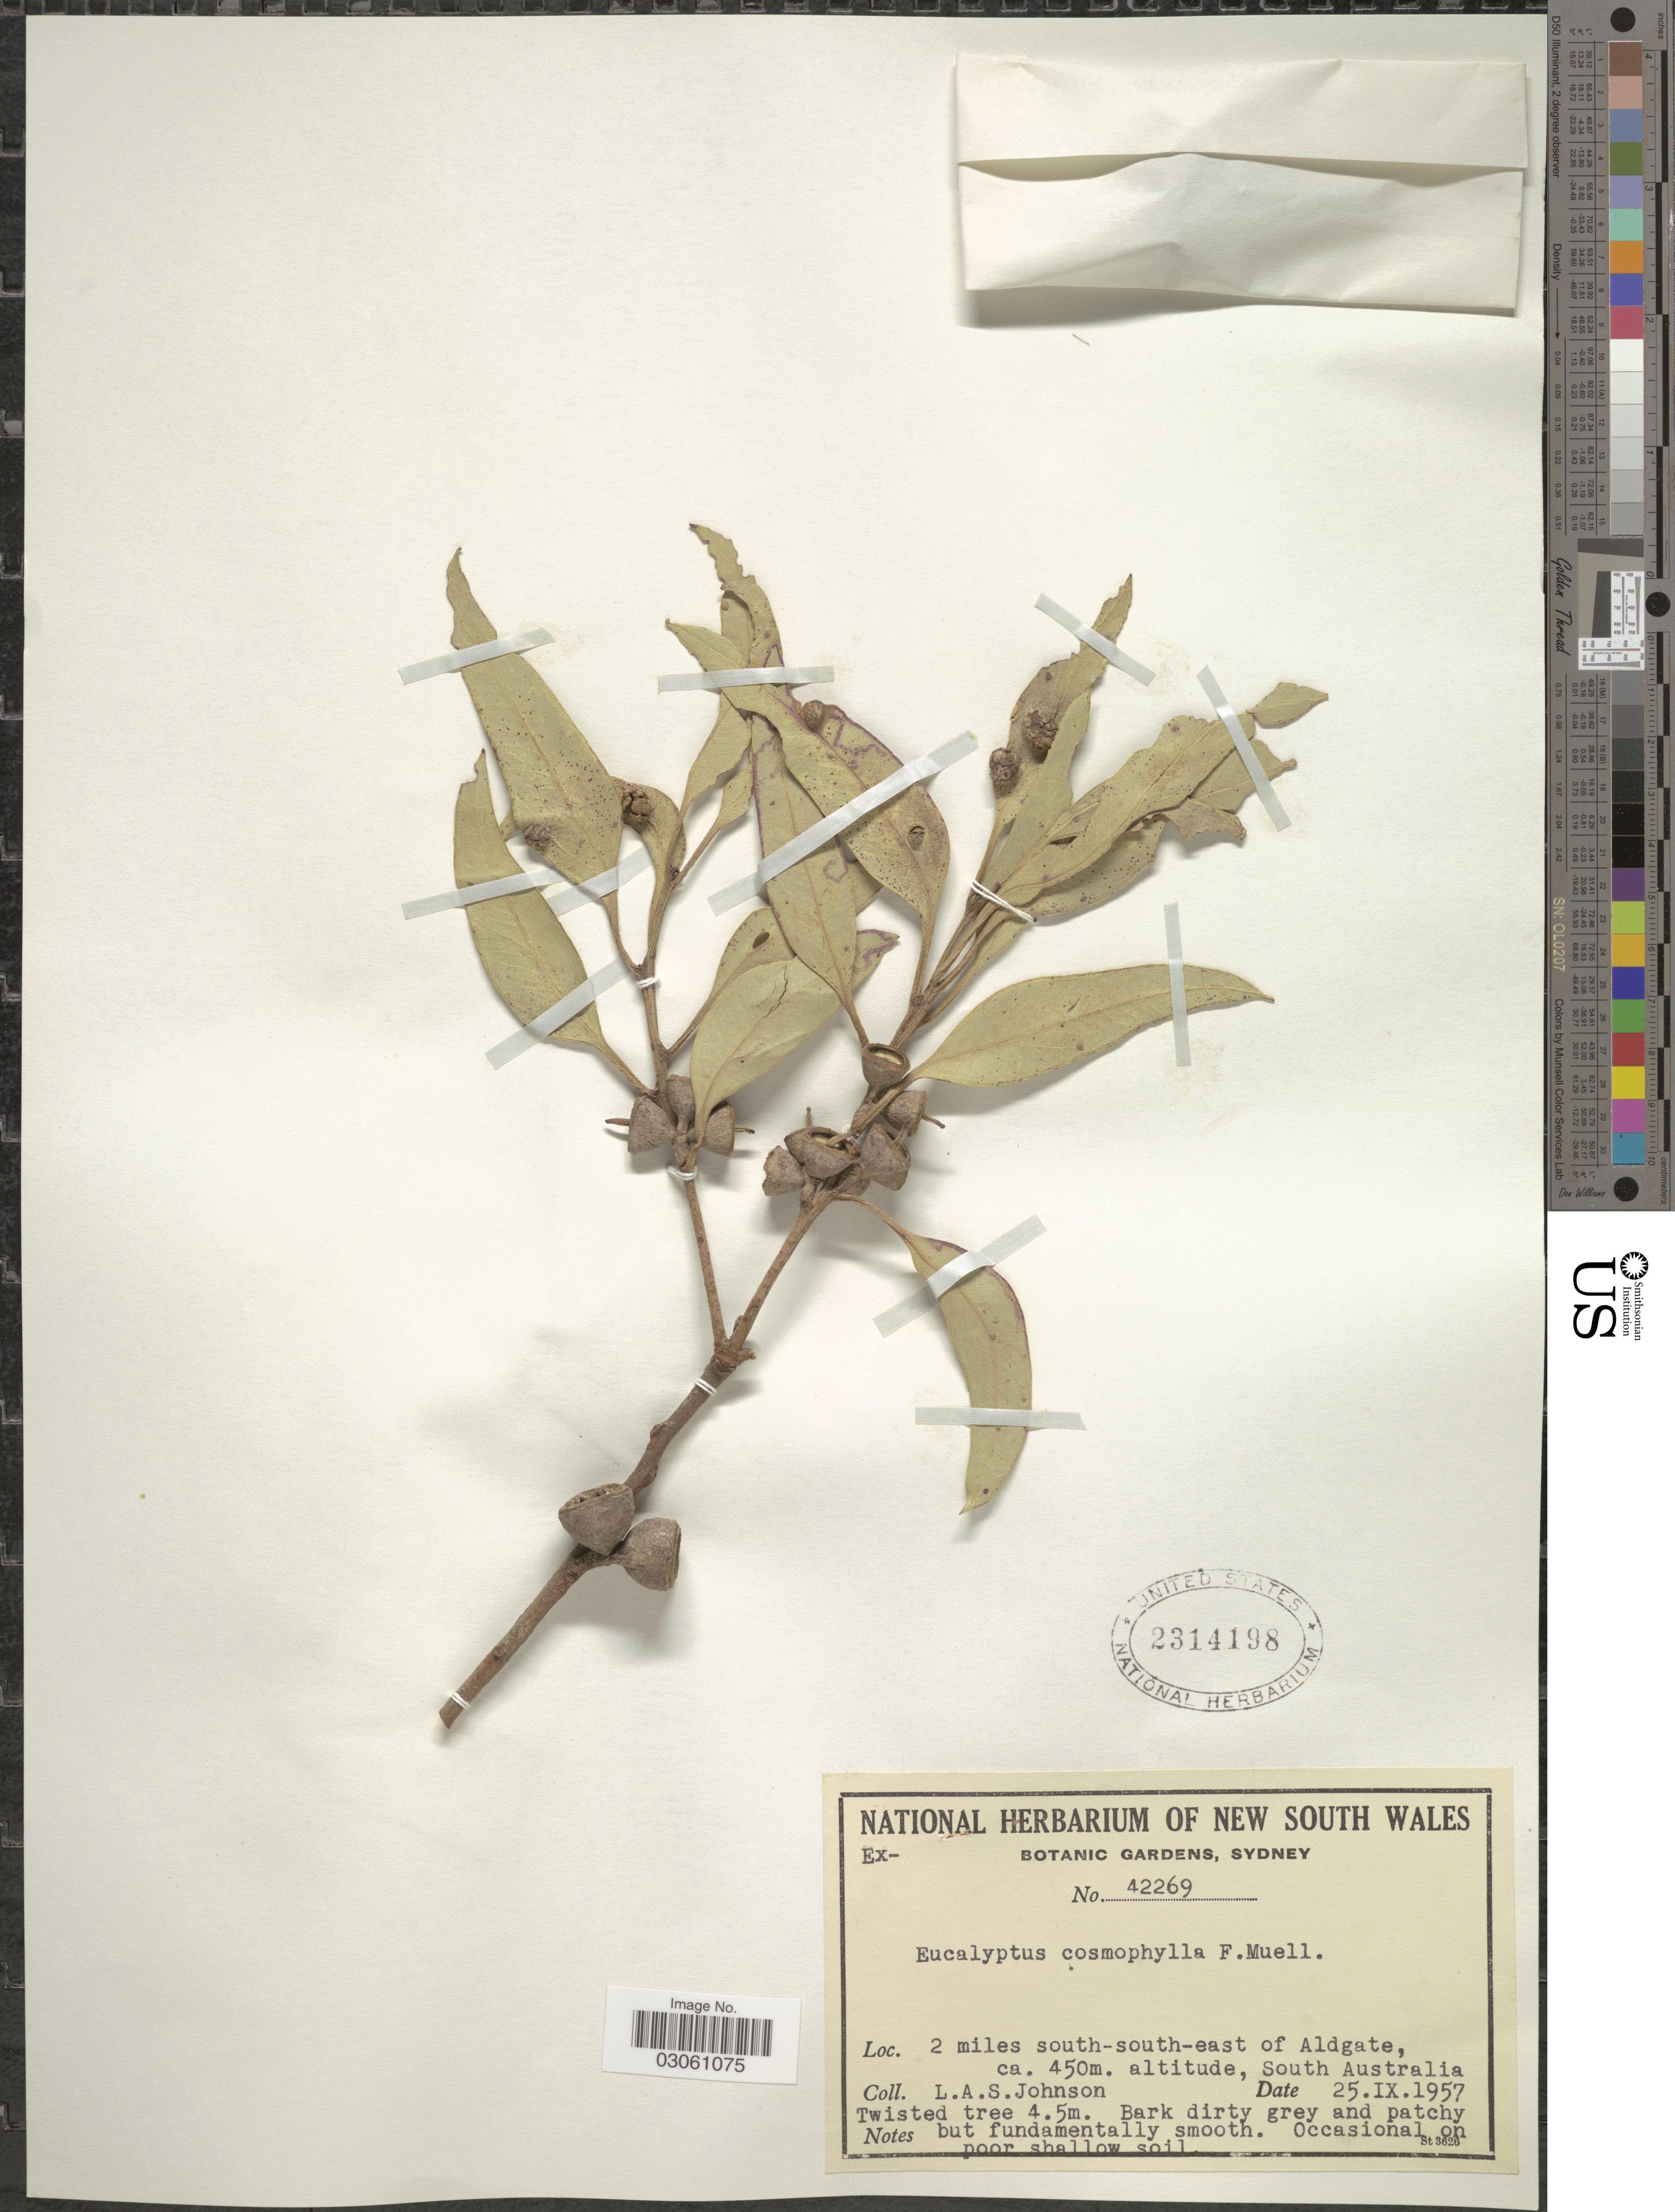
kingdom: Plantae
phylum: Tracheophyta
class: Magnoliopsida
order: Myrtales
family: Myrtaceae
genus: Eucalyptus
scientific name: Eucalyptus cosmophylla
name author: F. Muell.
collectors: L. A. S. Johnson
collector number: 42269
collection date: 1957-09-25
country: Australia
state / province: South Australia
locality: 2 miles south-south-east of Aldgate.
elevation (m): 450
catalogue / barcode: US 2314198